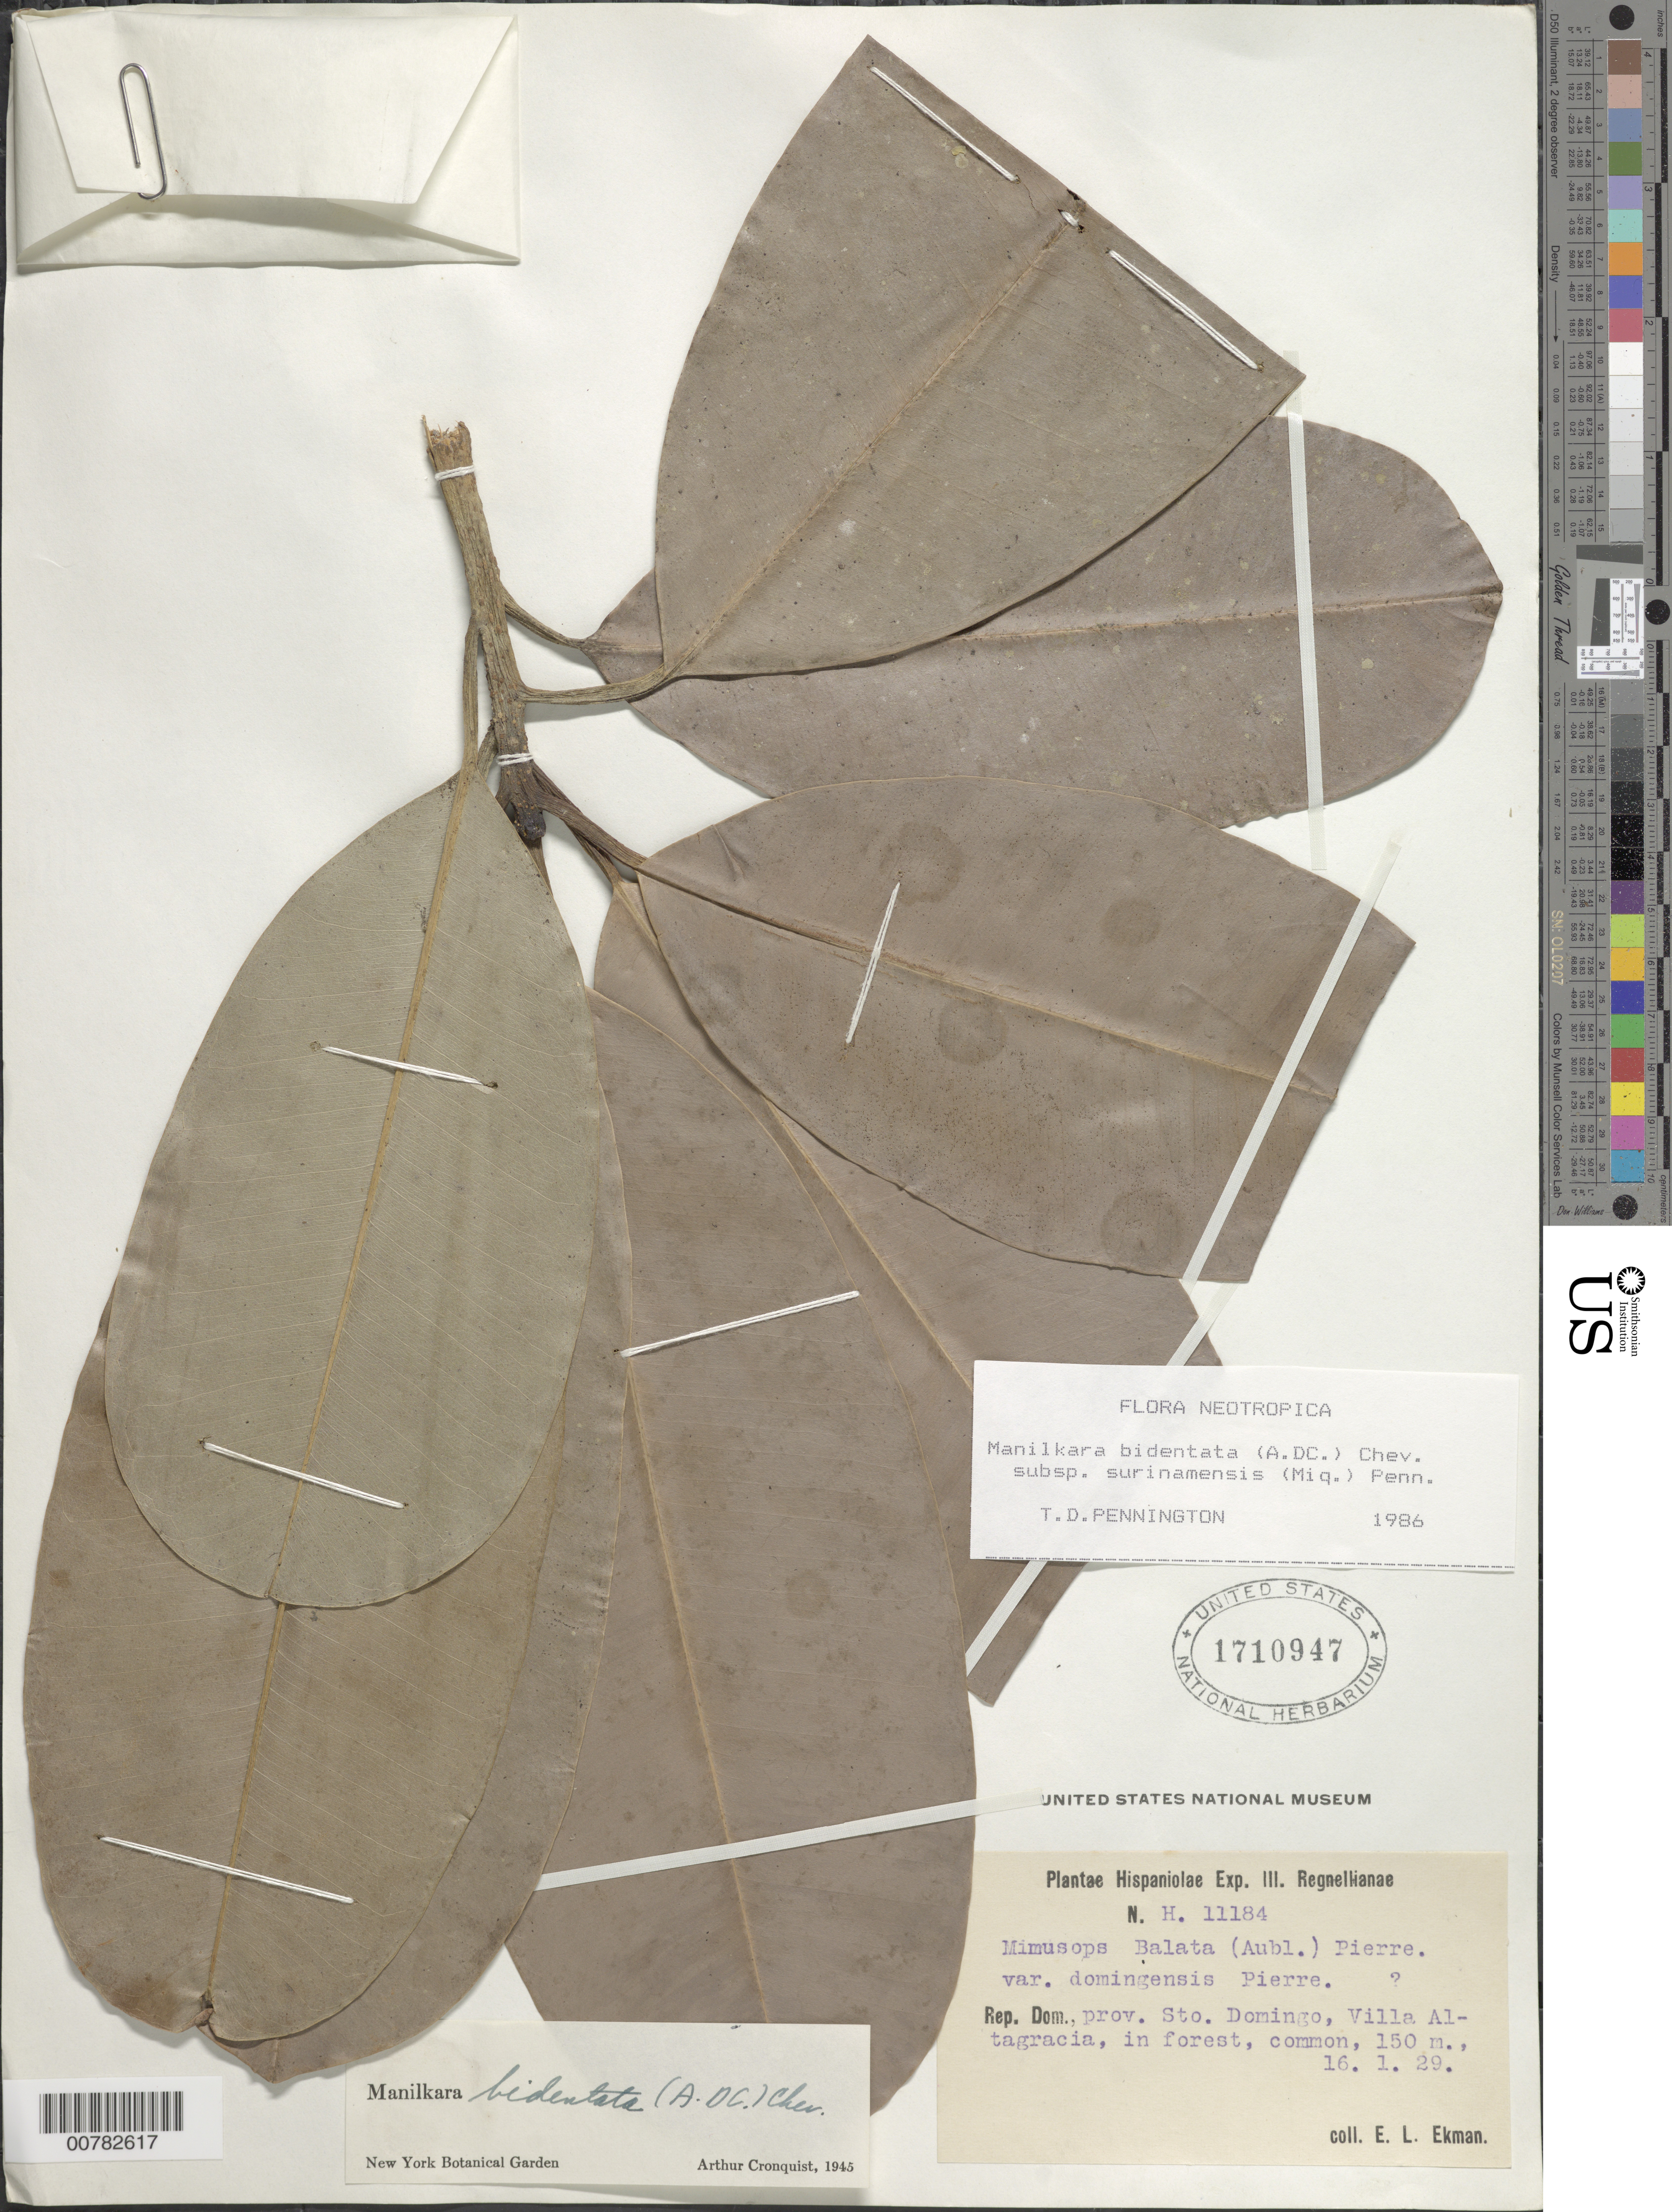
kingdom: Plantae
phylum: Tracheophyta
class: Magnoliopsida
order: Ericales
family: Sapotaceae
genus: Manilkara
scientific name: Manilkara bidentata subsp. surinamensis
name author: (Miq.) T.D. Penn.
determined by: Pennington, T. D., (K)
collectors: E. L. Ekman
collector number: H 11184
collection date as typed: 16 Jan 1929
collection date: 1929-01-16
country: Dominican Republic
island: Hispaniola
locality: Province of Santo Domingo, Villa Altagracia.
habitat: In forest.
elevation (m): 150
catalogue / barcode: US 1710947